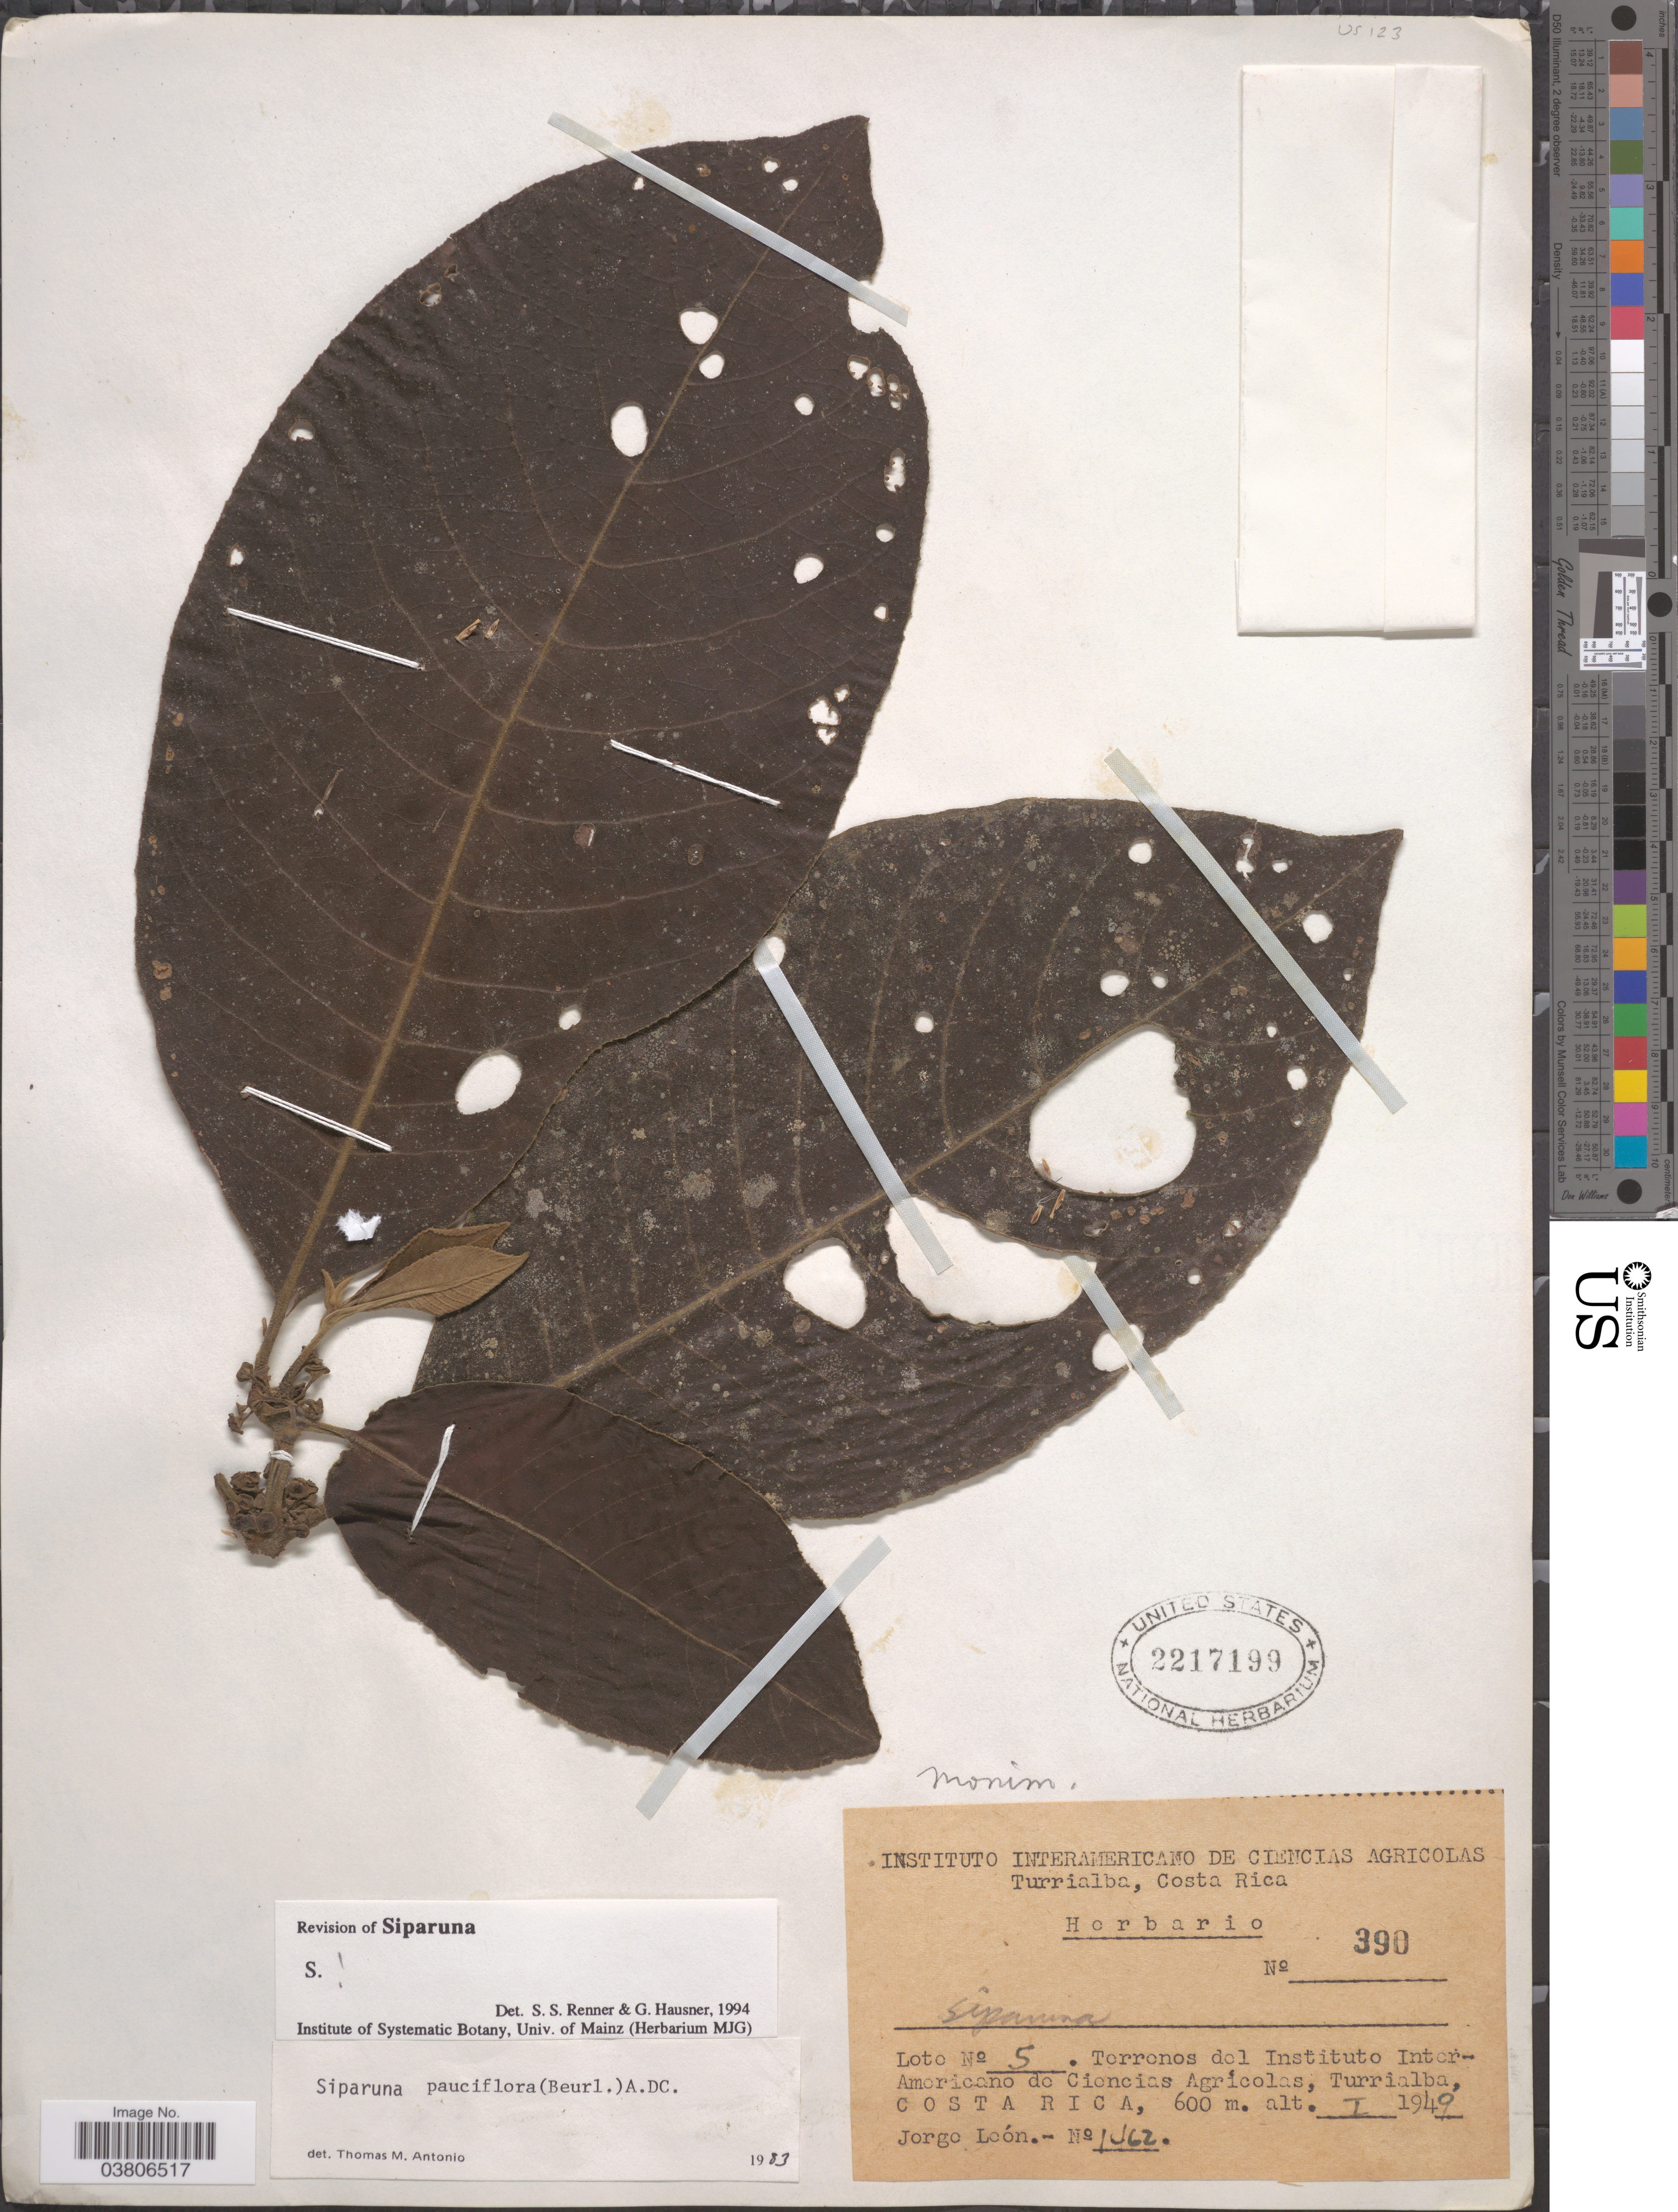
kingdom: Plantae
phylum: Tracheophyta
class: Magnoliopsida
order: Laurales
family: Siparunaceae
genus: Siparuna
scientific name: Siparuna pauciflora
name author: (Beurling) A. DC.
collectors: J. León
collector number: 1462*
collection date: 1949-01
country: Costa Rica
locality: Terrenos del Instituto Inter-Americano de Ciencias Agricolas, Turrialba.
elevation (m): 600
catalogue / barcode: US 2217199